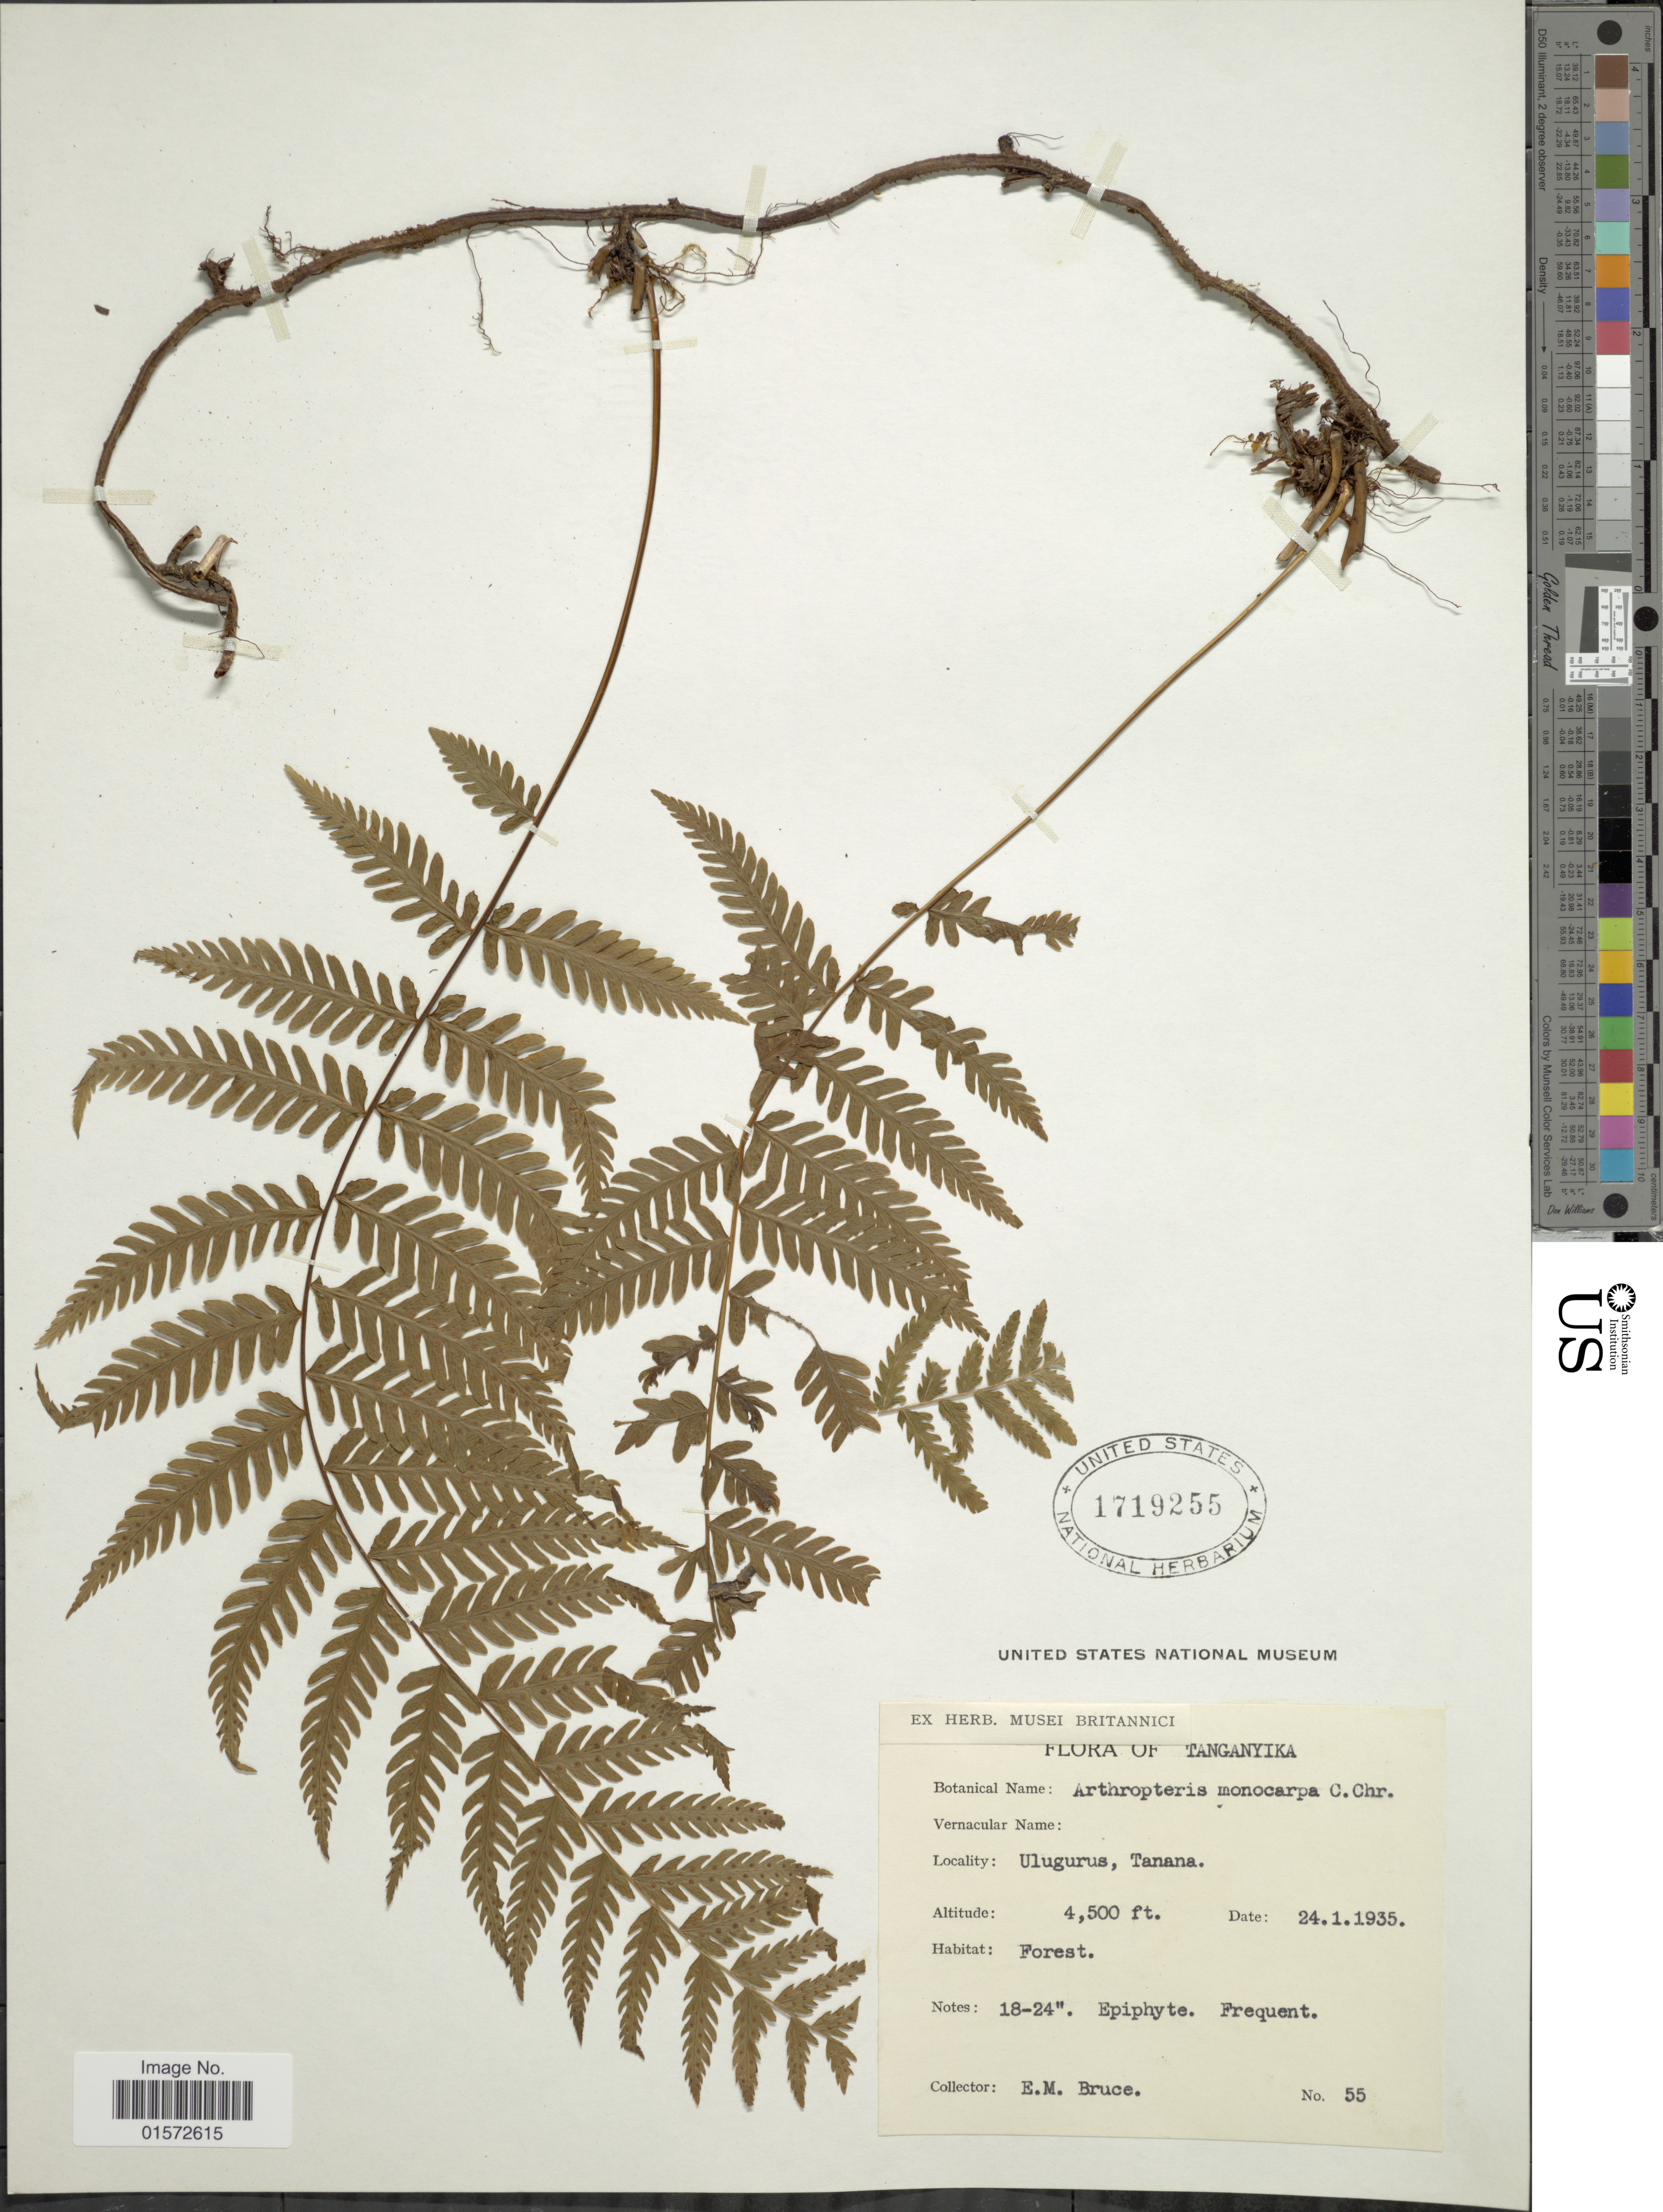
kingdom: Plantae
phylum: Tracheophyta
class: Polypodiopsida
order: Polypodiales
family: Tectariaceae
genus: Arthropteris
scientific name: Arthropteris monocarpa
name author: (Cordem.) C. Chr.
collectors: E. Bruce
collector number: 55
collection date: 1935-01-24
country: Tanzania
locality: Tanganyika, Ulugurus, Tanana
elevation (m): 1372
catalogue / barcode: US 1719255